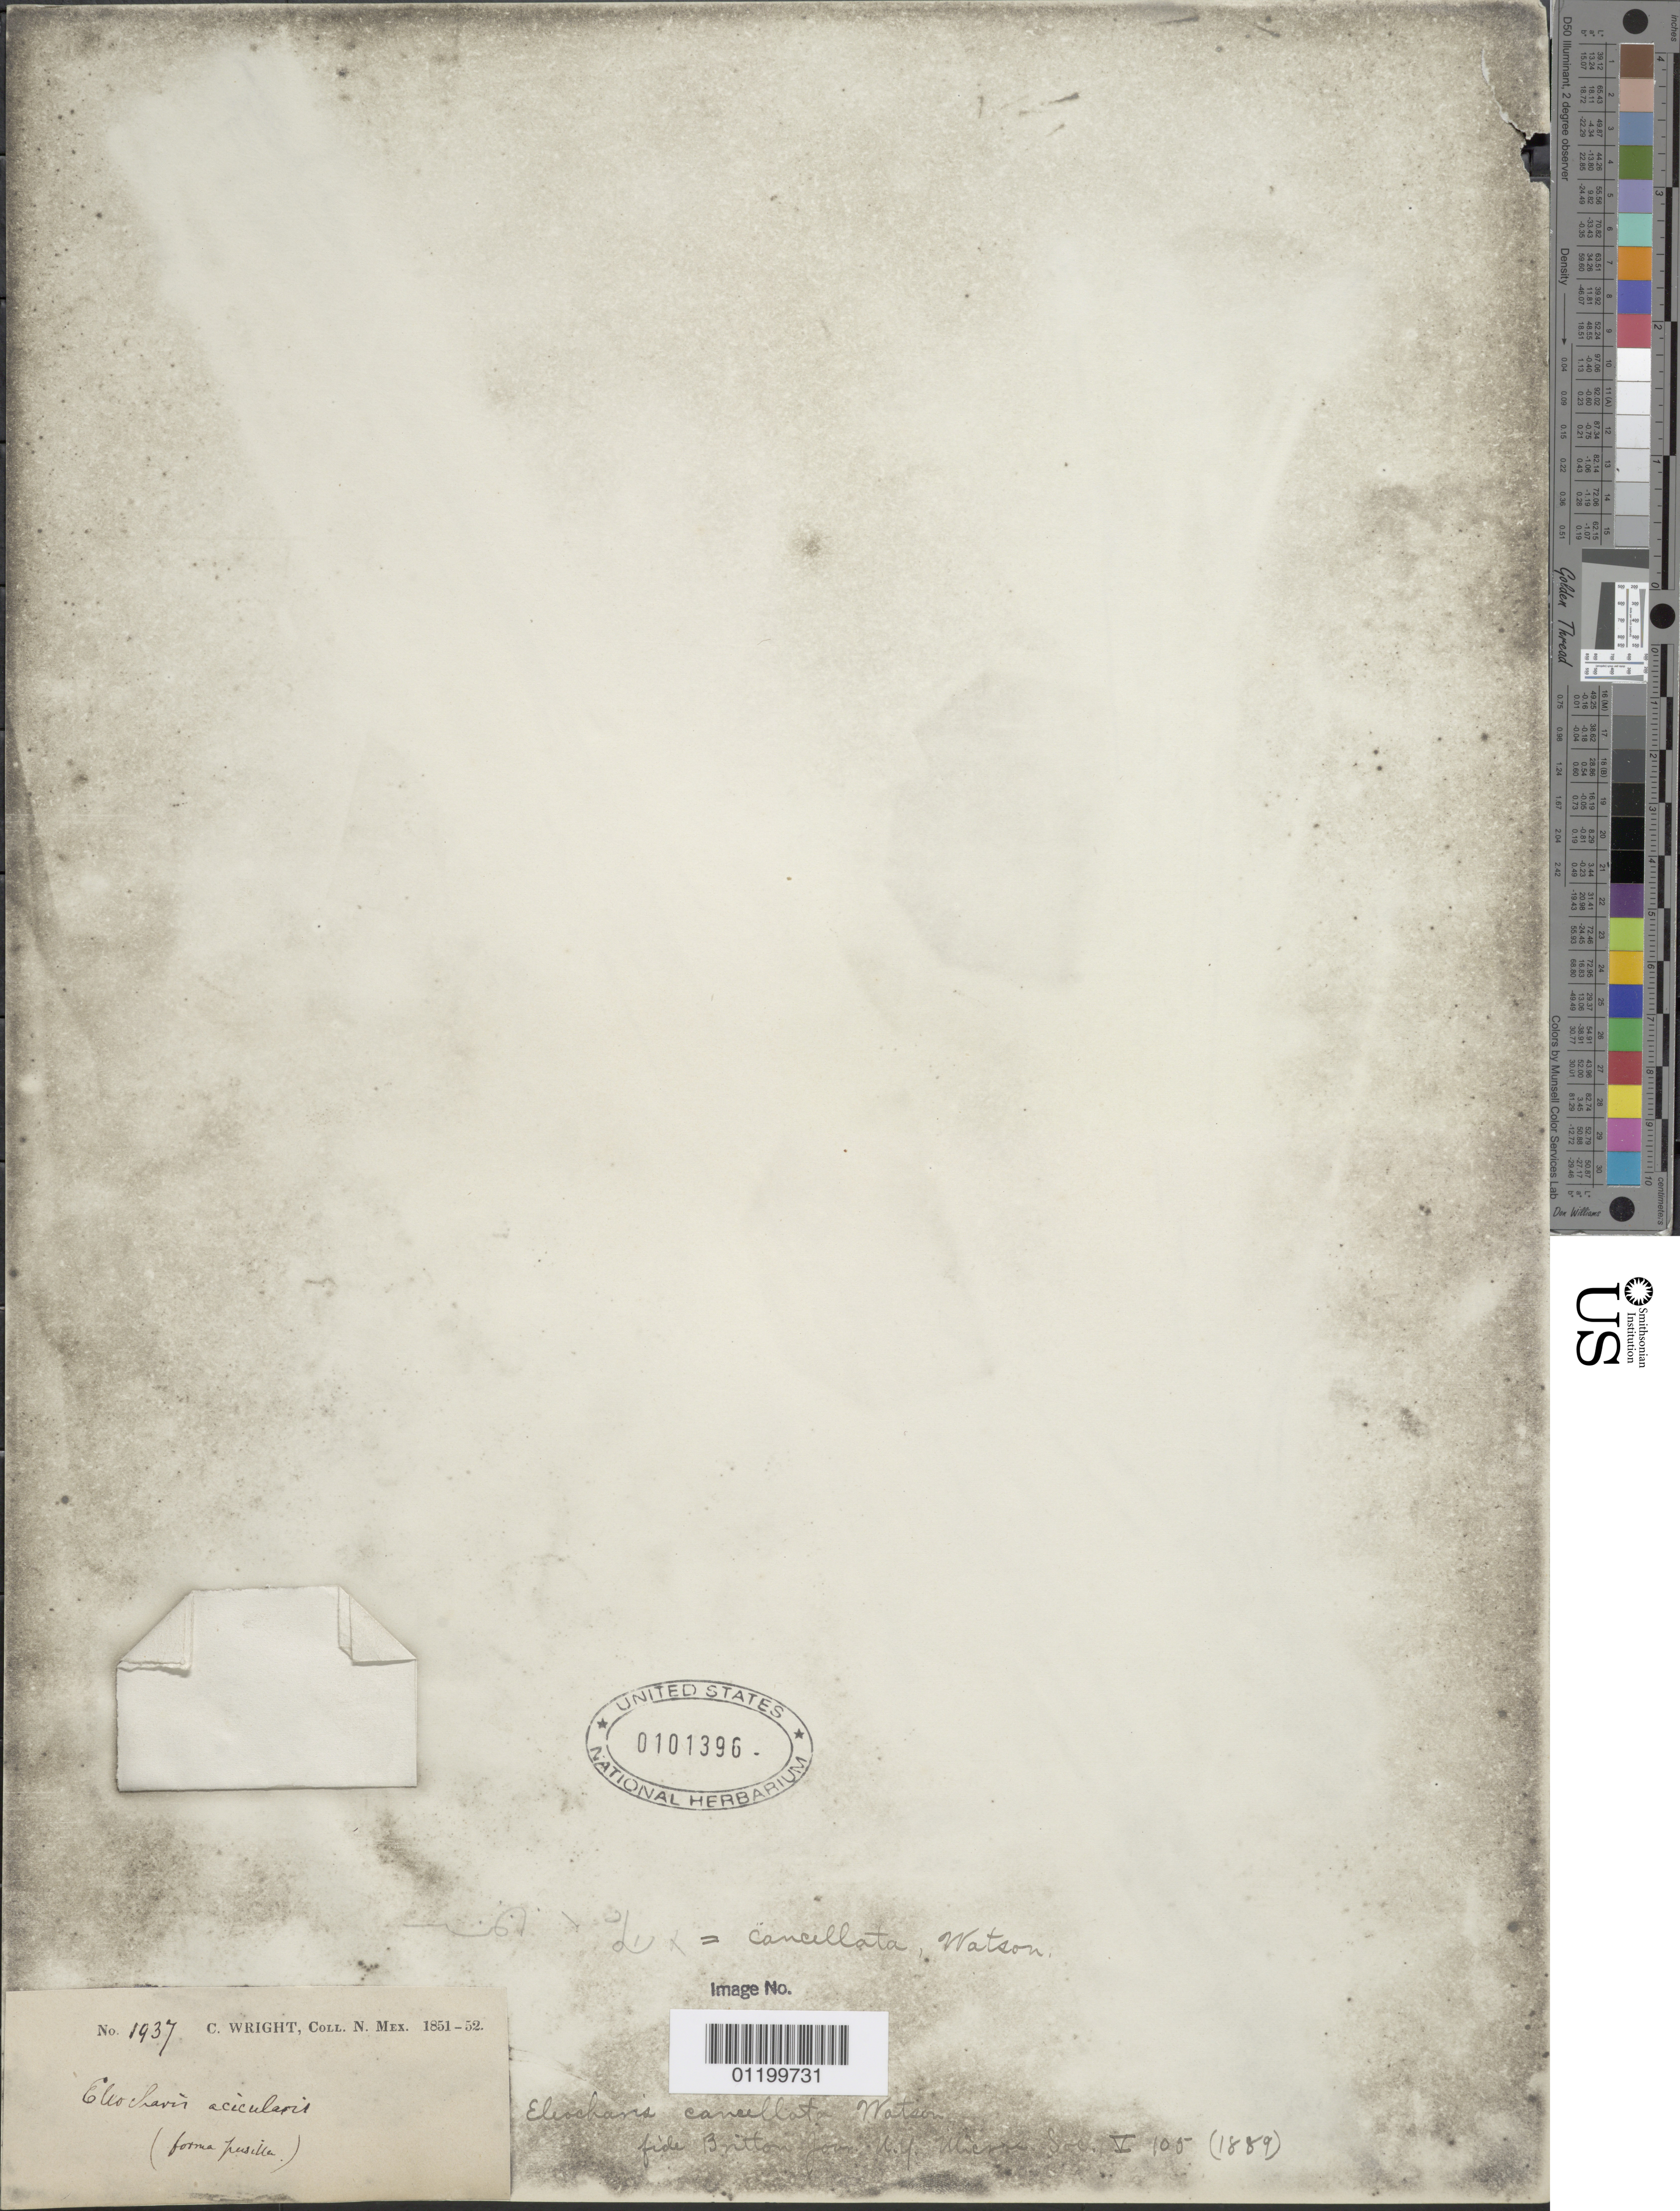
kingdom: Plantae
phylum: Tracheophyta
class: Liliopsida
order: Poales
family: Cyperaceae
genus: Eleocharis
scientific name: Eleocharis cancellata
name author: S. Watson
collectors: C. Wright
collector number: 1937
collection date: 1851/1852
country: United States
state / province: New Mexico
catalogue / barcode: US 101396